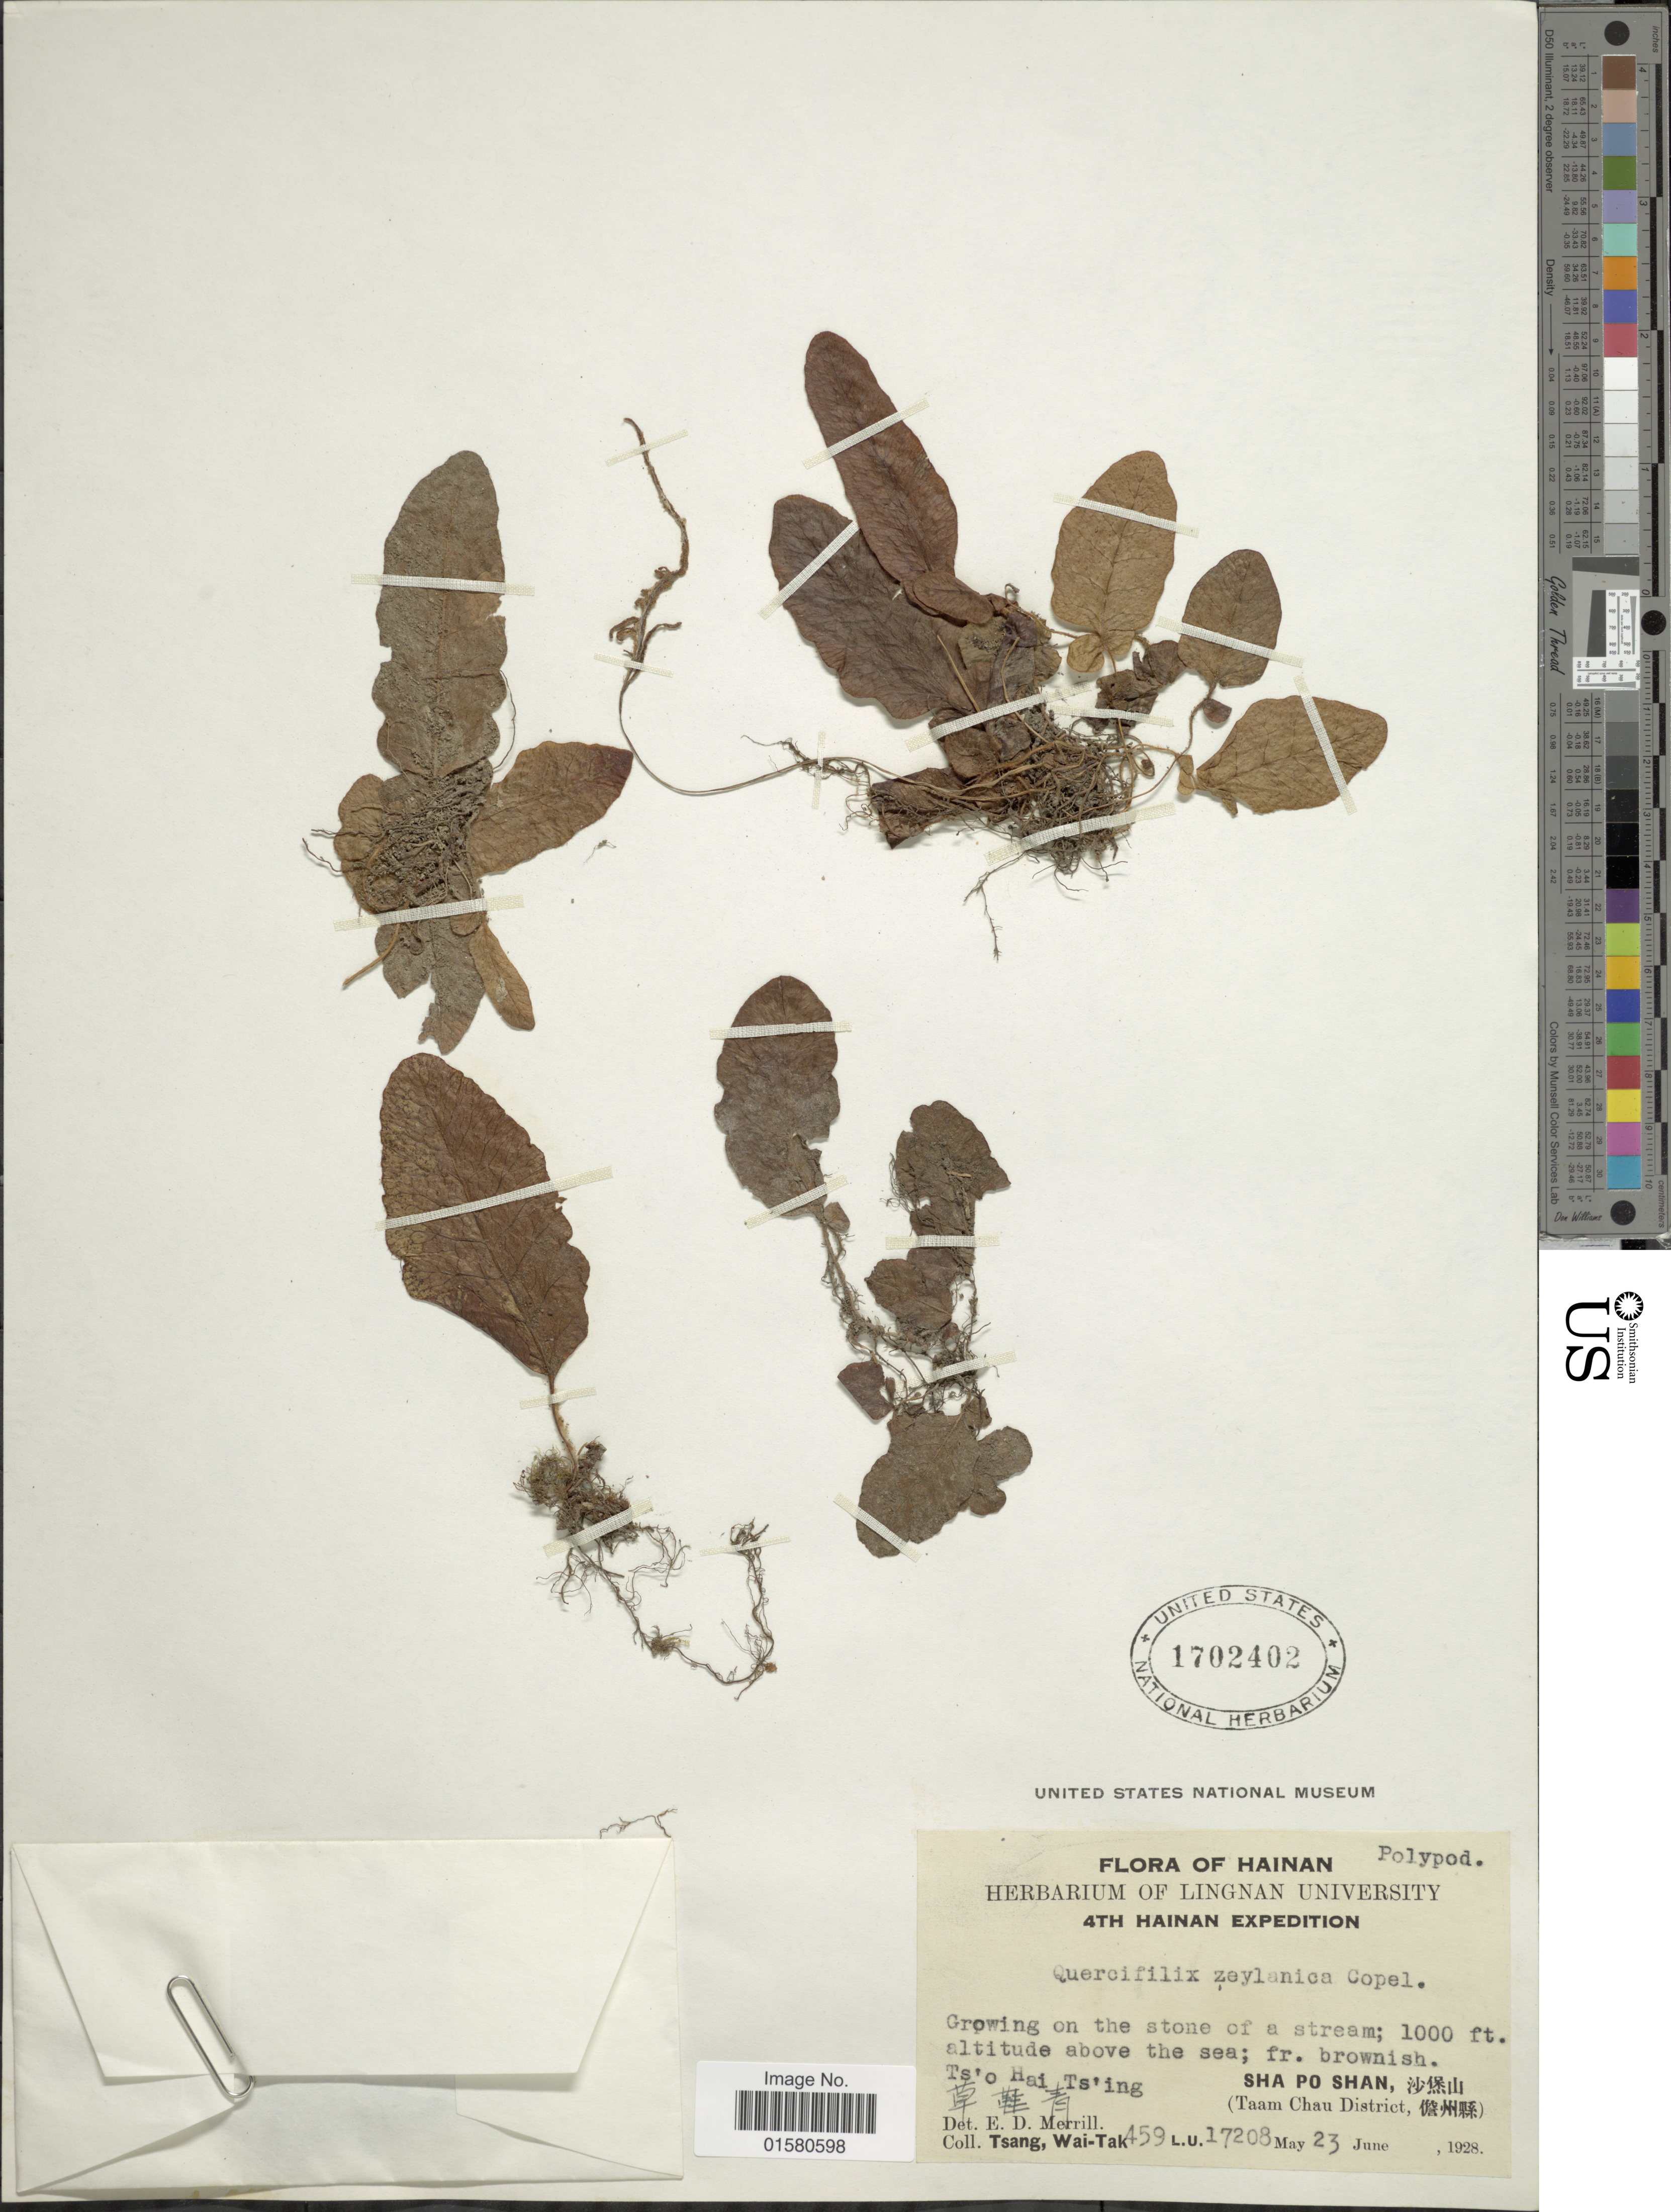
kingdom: Plantae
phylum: Tracheophyta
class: Polypodiopsida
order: Polypodiales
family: Tectariaceae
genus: Tectaria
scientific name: Tectaria zeilanica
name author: (Houtt.) Sledge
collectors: W. T. Tsang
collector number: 459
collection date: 1928-06-23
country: China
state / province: Hainan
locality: Ts'o Hai Ts'ing. Sha Po Shan (Taam Chau District)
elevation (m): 305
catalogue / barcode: US 1702402